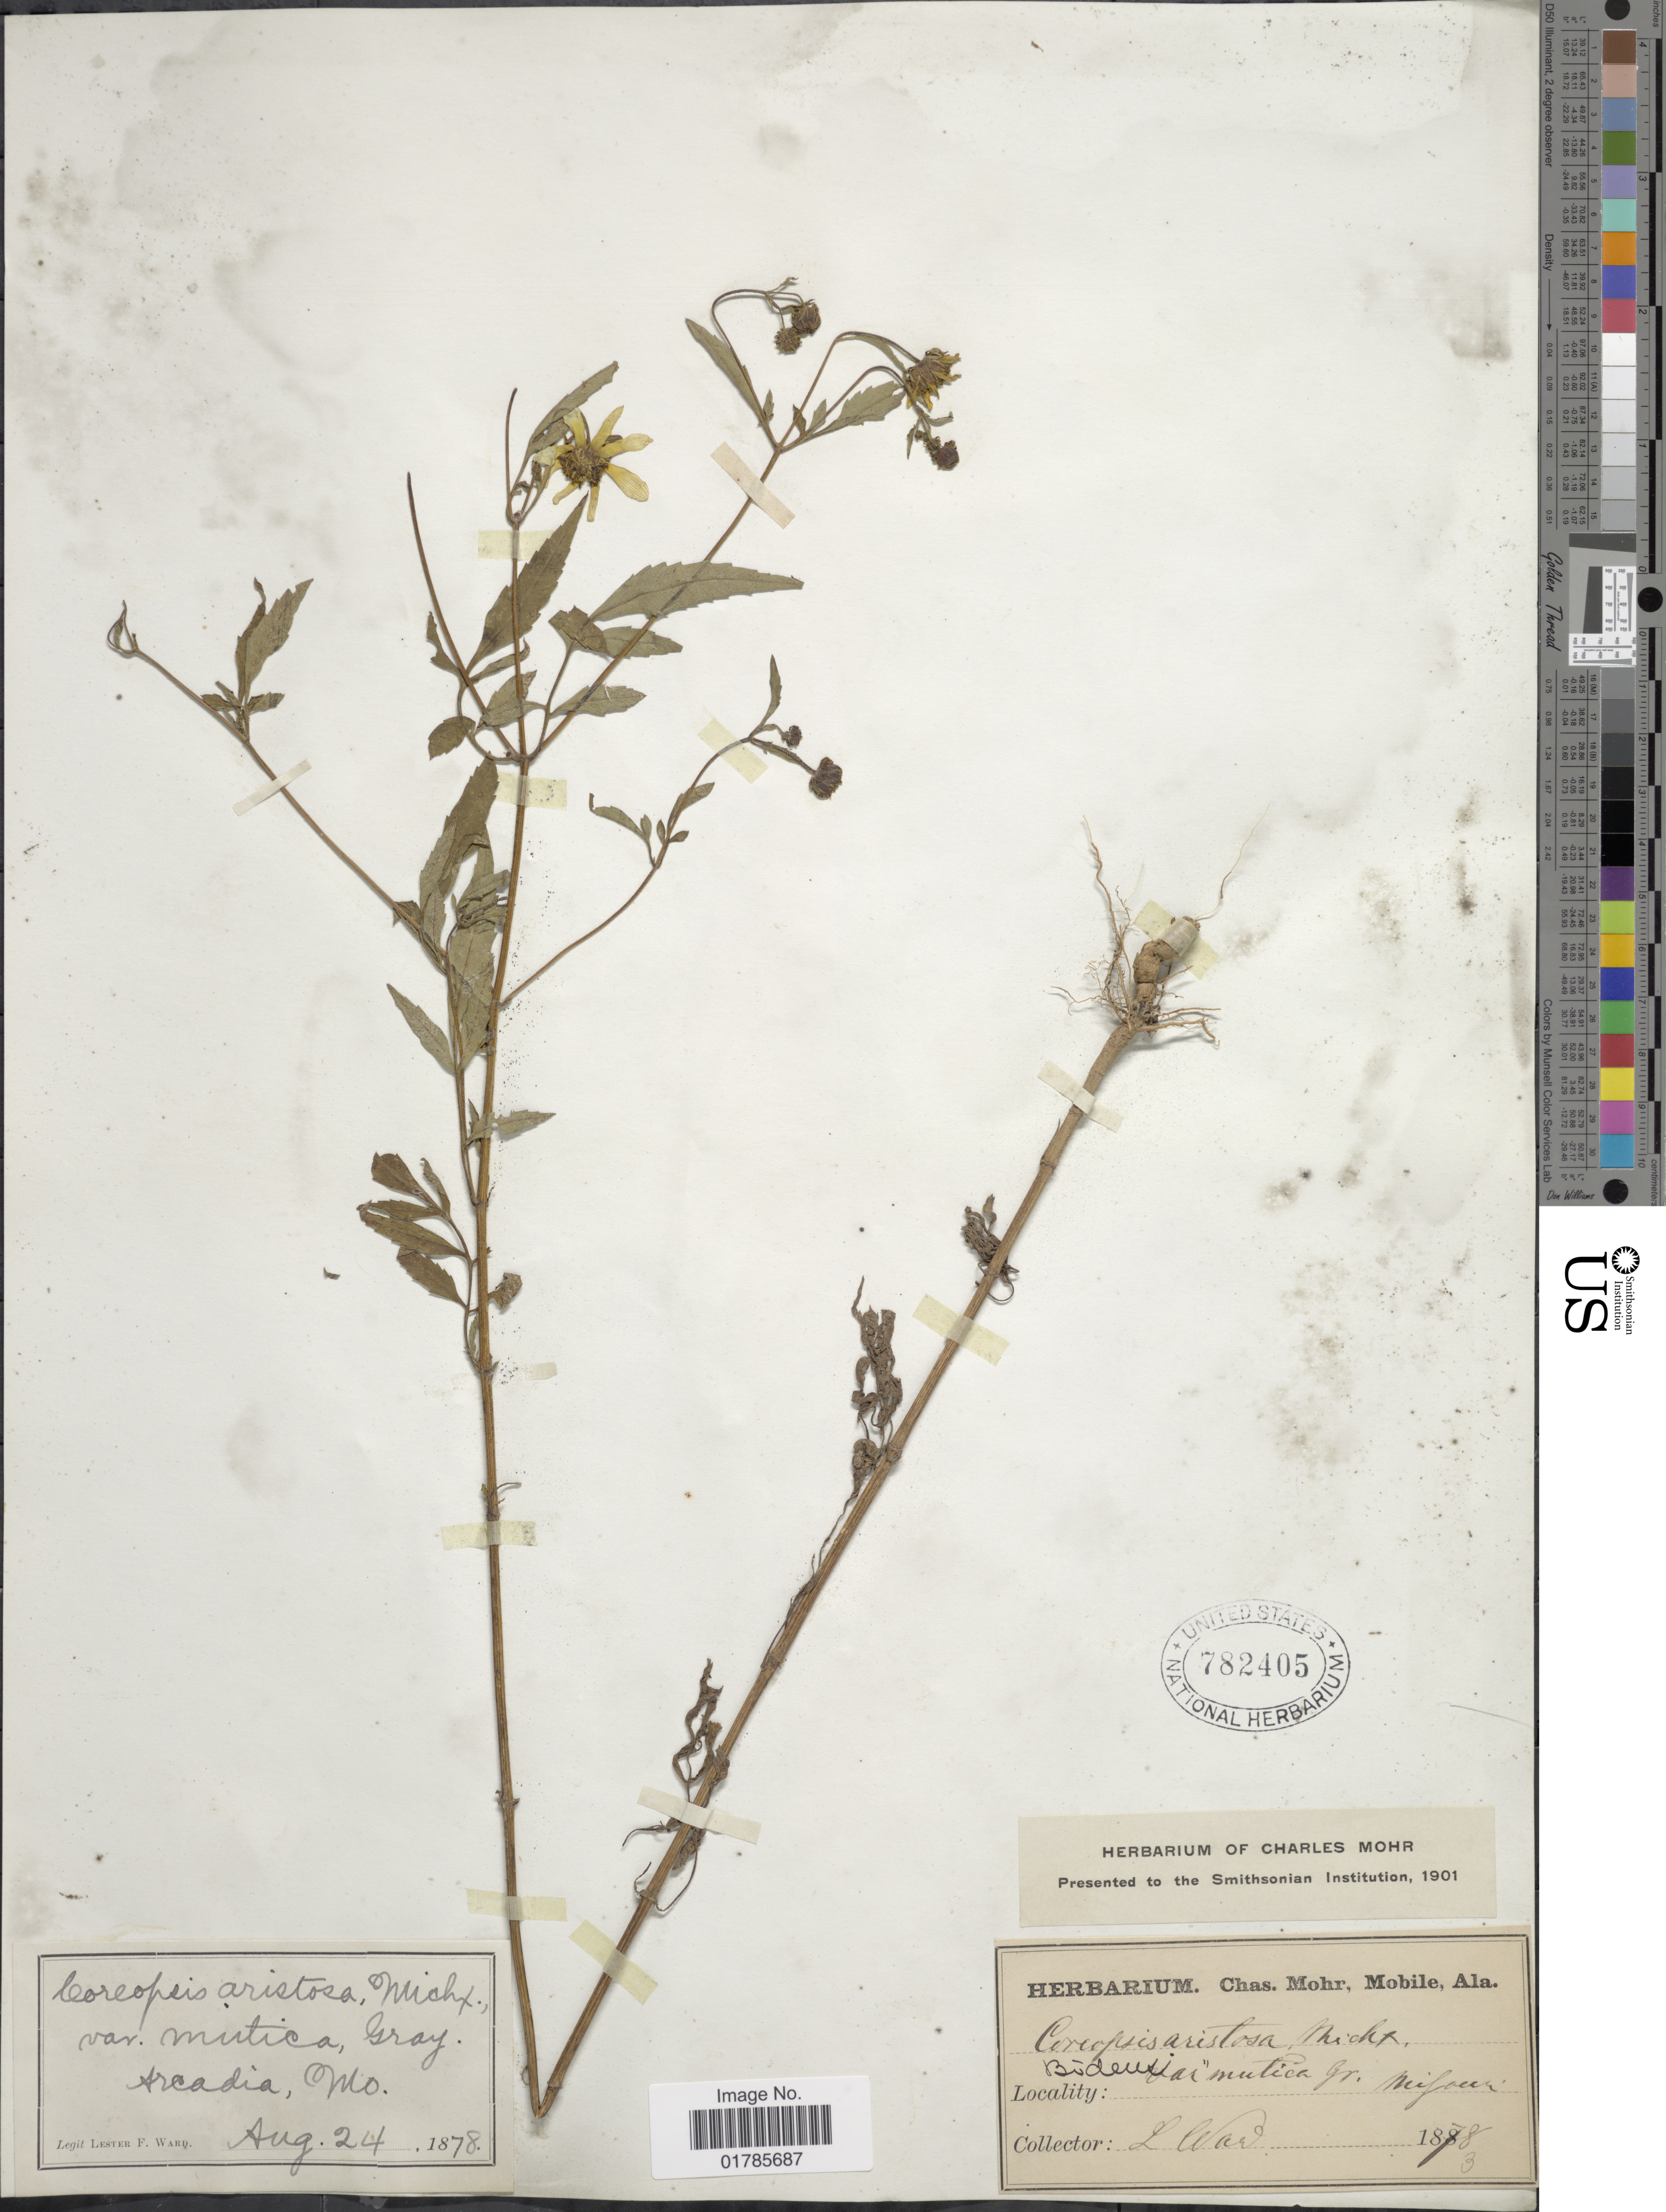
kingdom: Plantae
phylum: Tracheophyta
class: Magnoliopsida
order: Asterales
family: Asteraceae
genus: Bidens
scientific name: Bidens aristosa var. mutica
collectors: L. F. Ward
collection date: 1878-08-24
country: United States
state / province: Missouri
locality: Arcadia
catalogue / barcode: US 782405